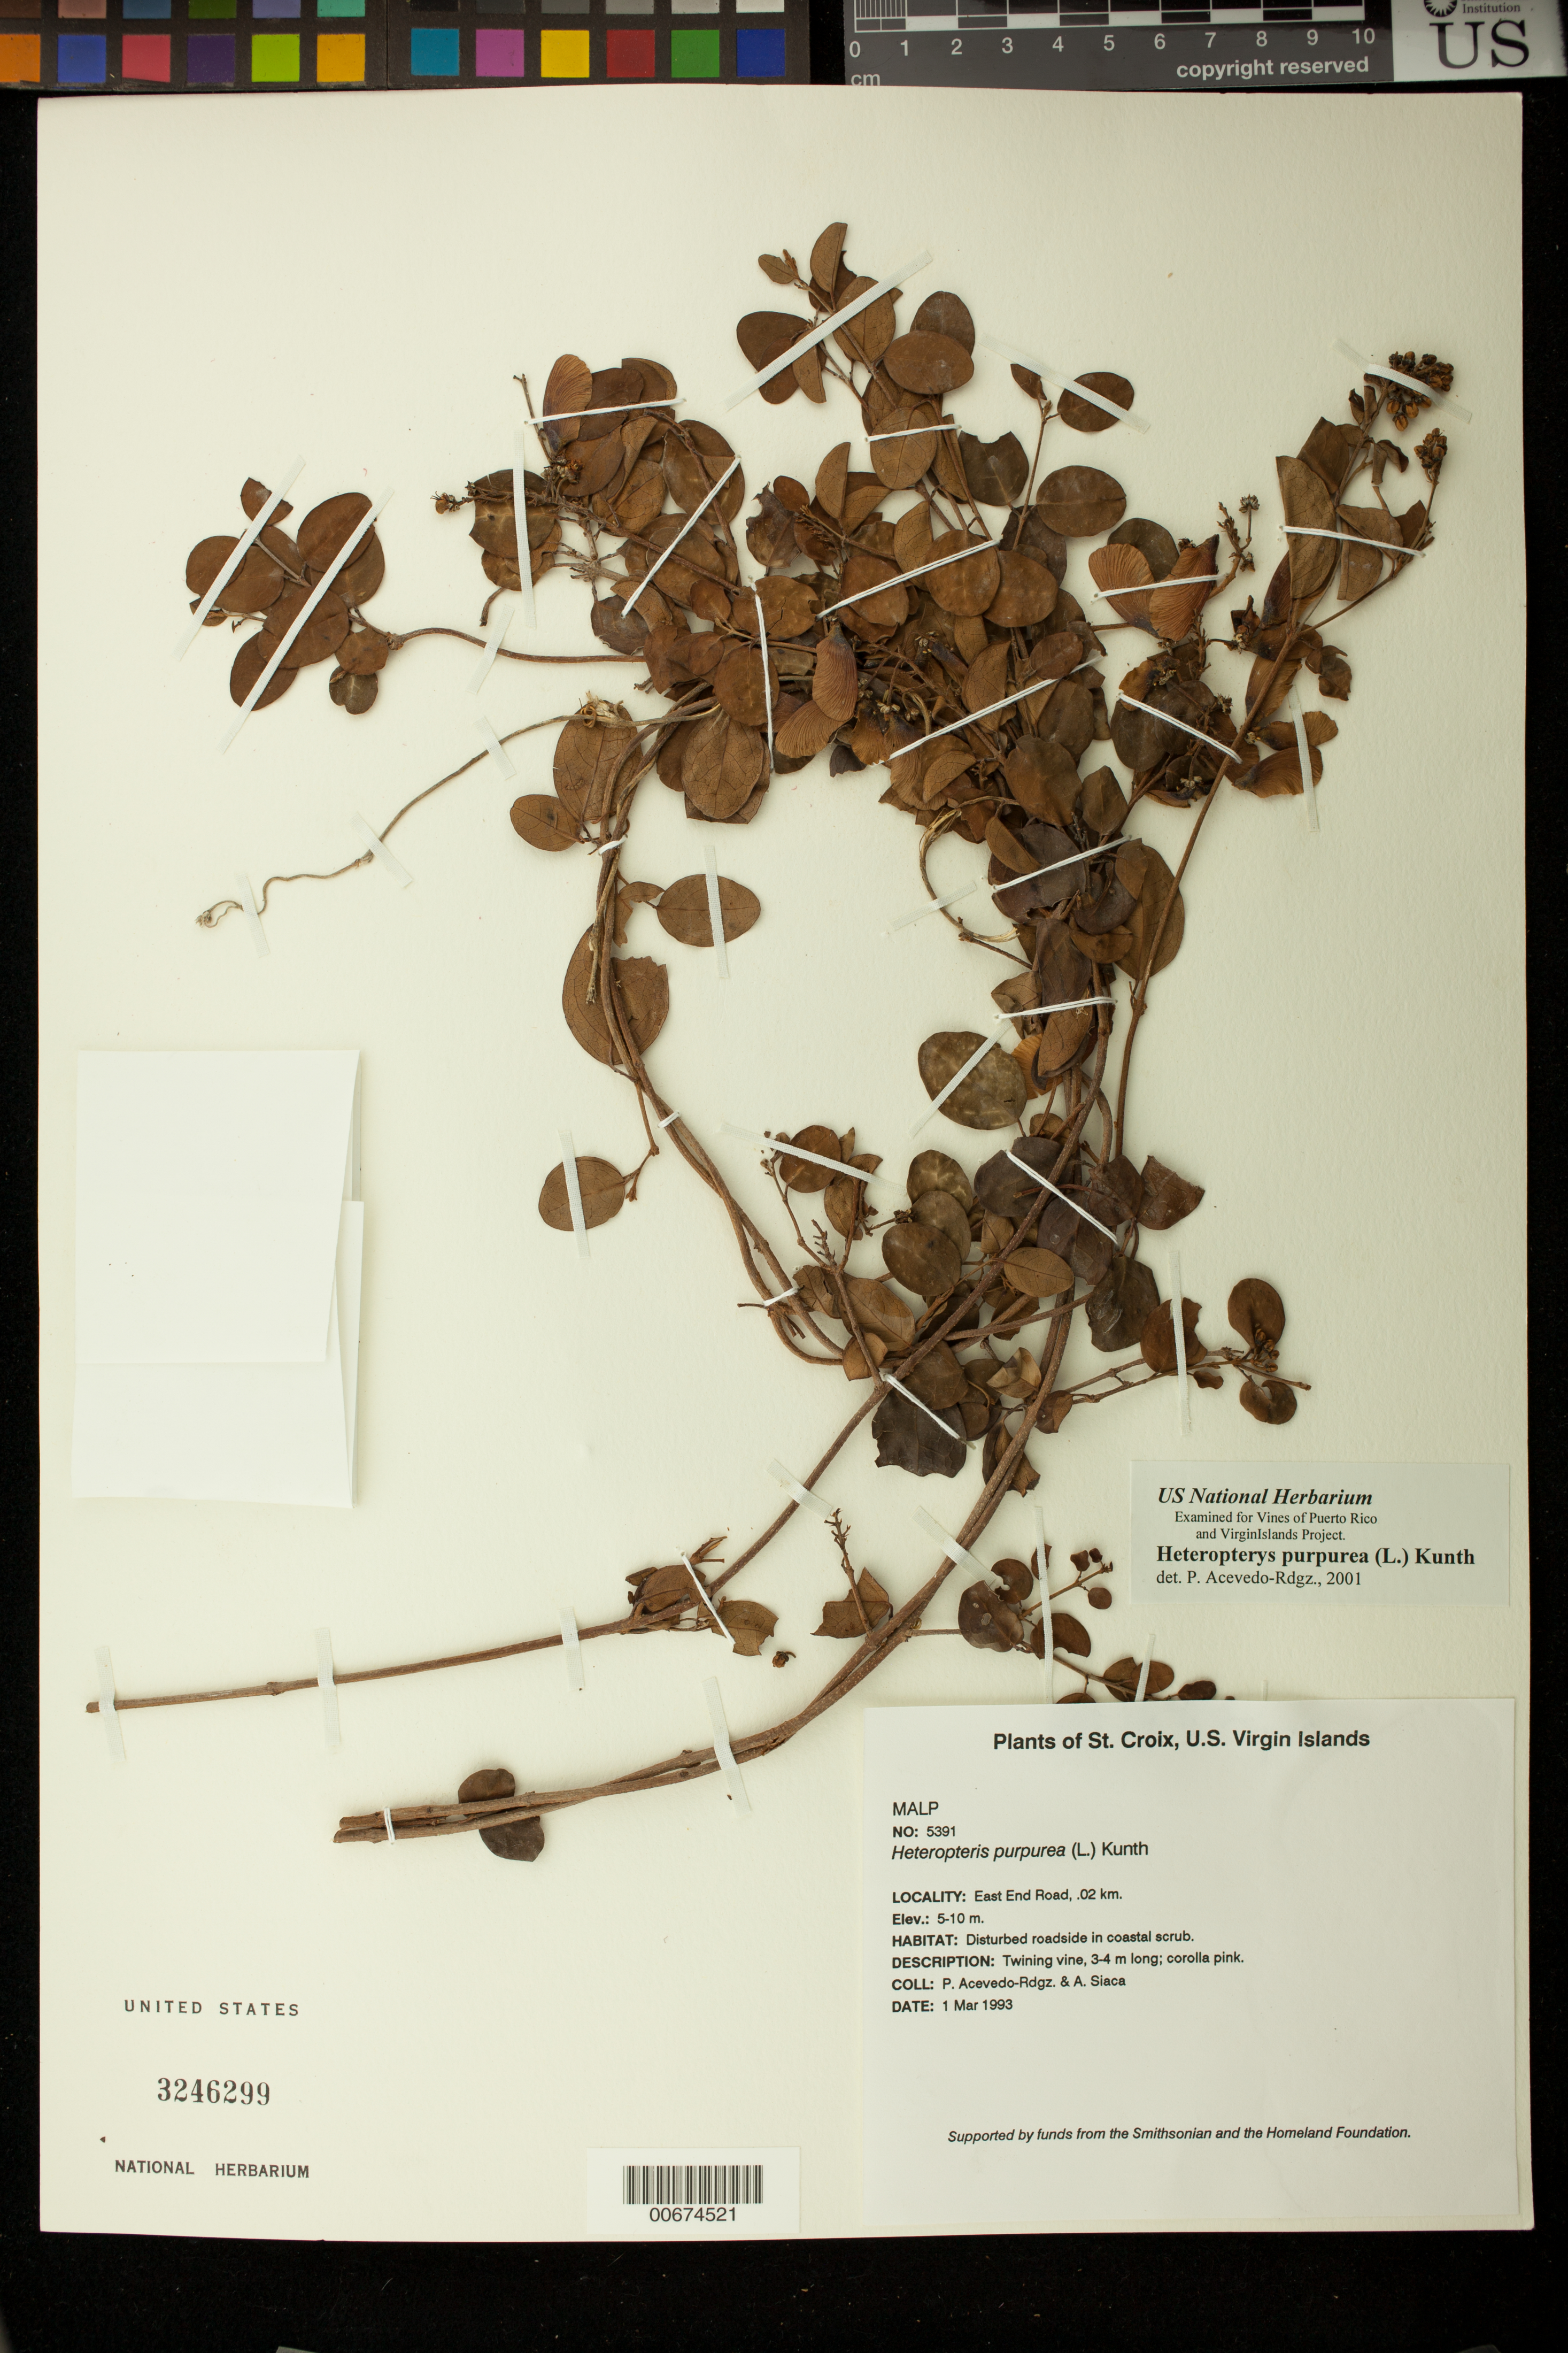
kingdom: Plantae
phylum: Tracheophyta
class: Magnoliopsida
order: Malpighiales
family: Malpighiaceae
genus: Heteropterys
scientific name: Heteropterys purpurea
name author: (L.) Kunth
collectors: P. Acevedo-Rodr. & A. Siaca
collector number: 5391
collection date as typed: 01 Mar 1993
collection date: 1993-03-01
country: U.S. Virgin Islands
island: St. Croix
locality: East End Road, .02 km.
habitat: Disturbed roadside in coastal scrub.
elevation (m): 5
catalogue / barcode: US 3246299